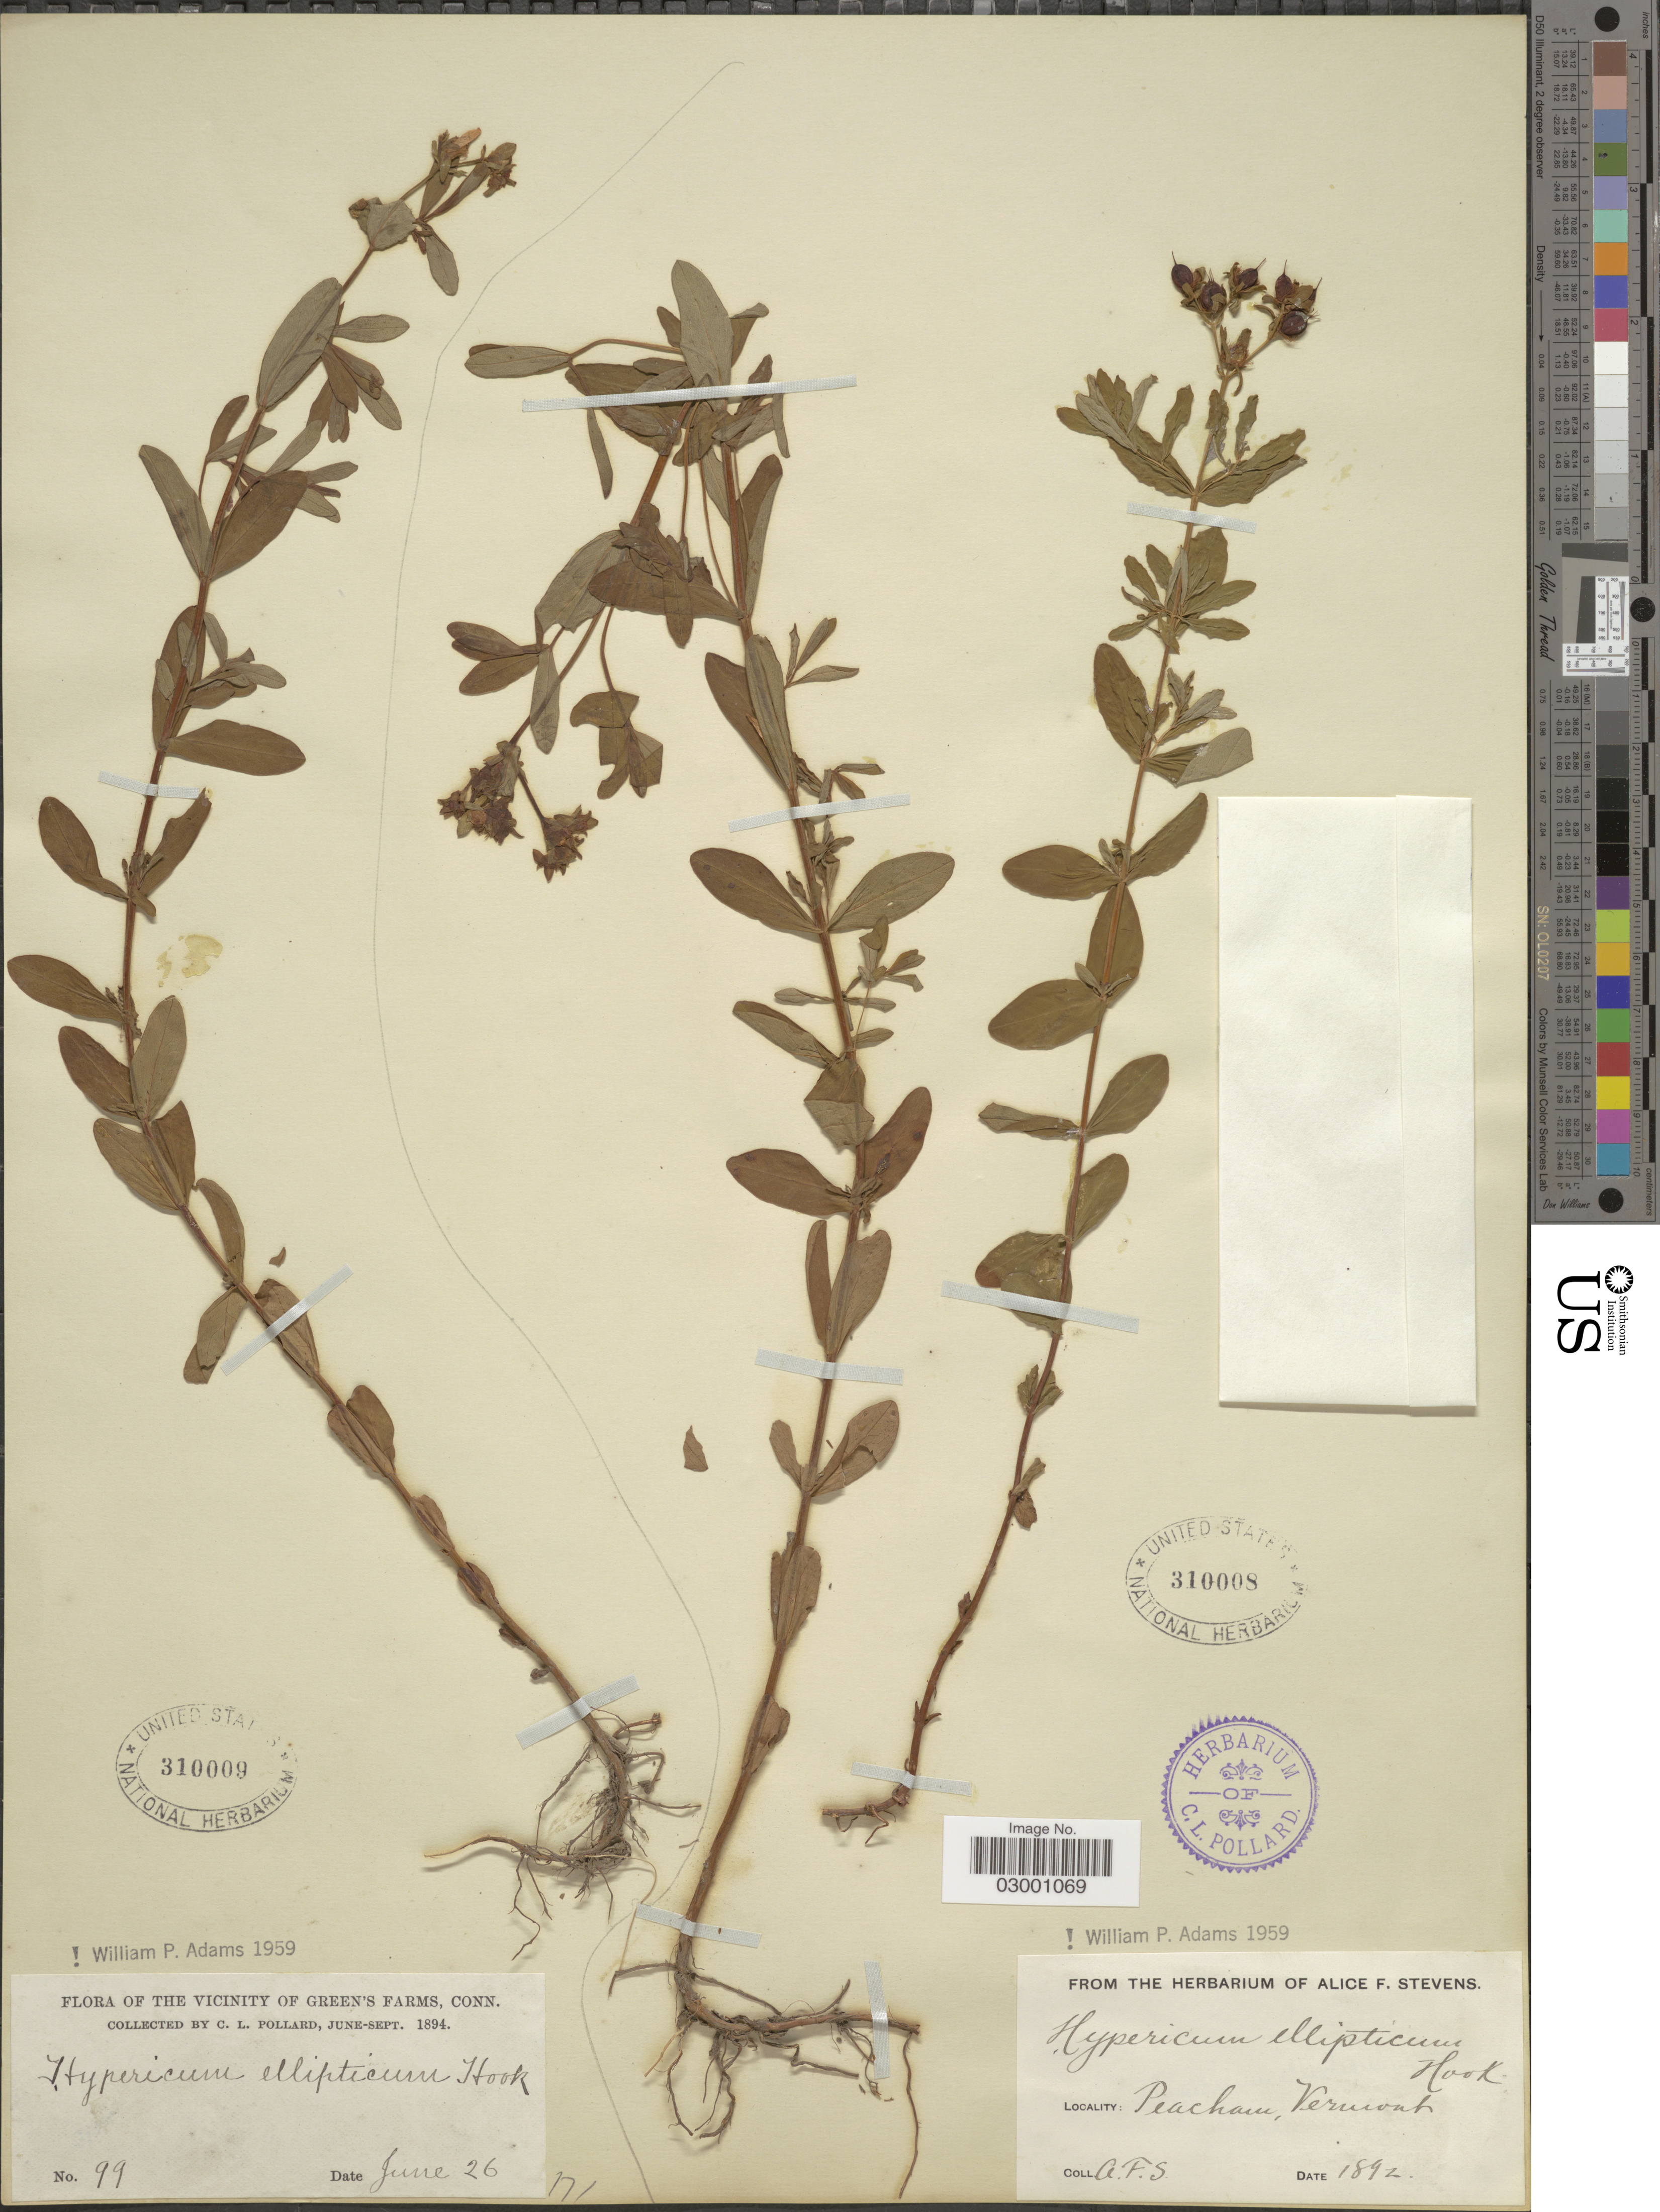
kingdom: Plantae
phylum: Tracheophyta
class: Magnoliopsida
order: Malpighiales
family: Hypericaceae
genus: Hypericum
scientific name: Hypericum ellipticum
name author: Hook.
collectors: C. L. Pollard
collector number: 99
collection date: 1894-06-26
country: United States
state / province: Connecticut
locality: The Vicinity of Green's Farms, Conn.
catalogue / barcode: US 310009